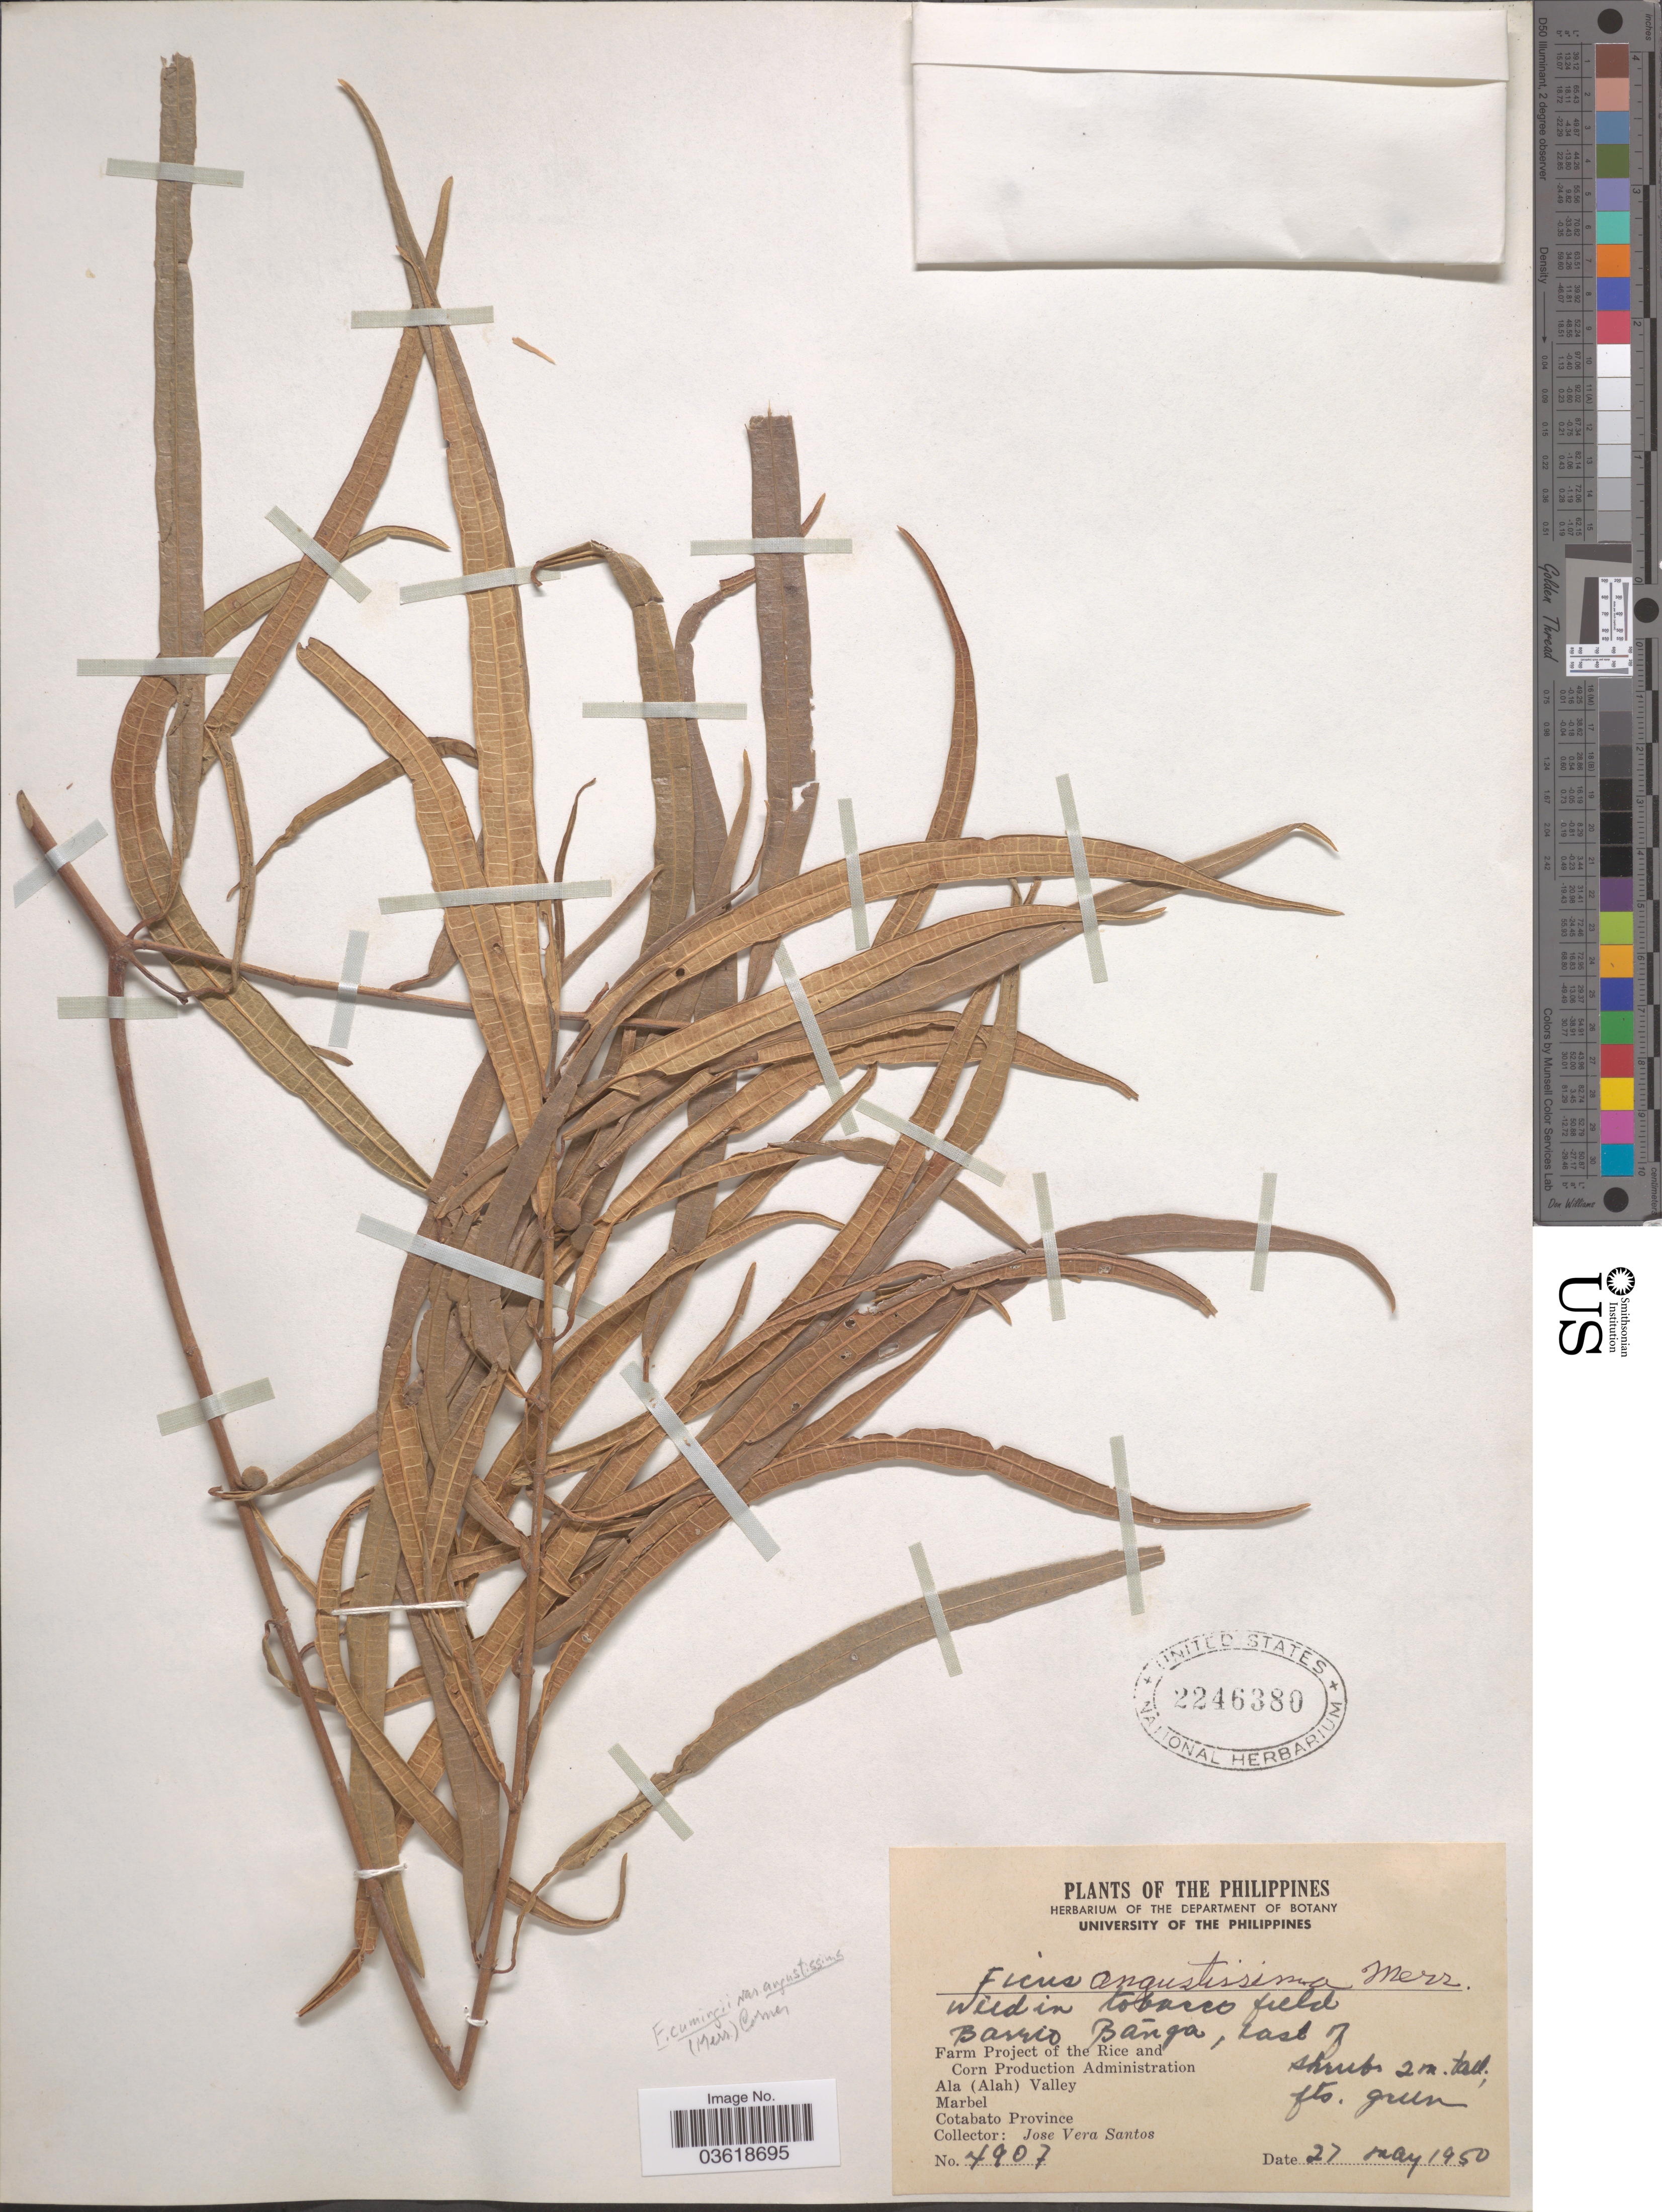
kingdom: Plantae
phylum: Tracheophyta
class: Magnoliopsida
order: Rosales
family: Moraceae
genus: Ficus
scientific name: Ficus cumingii var. angustissima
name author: (Merr.) Corner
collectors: J. V. Santos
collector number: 4907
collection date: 1950-05-27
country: Philippines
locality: Barrio Bánga, east of Farm Project of the Rice and Corn Production Administration. Ala (Alah) Valley. Marbel. Cotabato Province.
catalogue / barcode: US 2246380